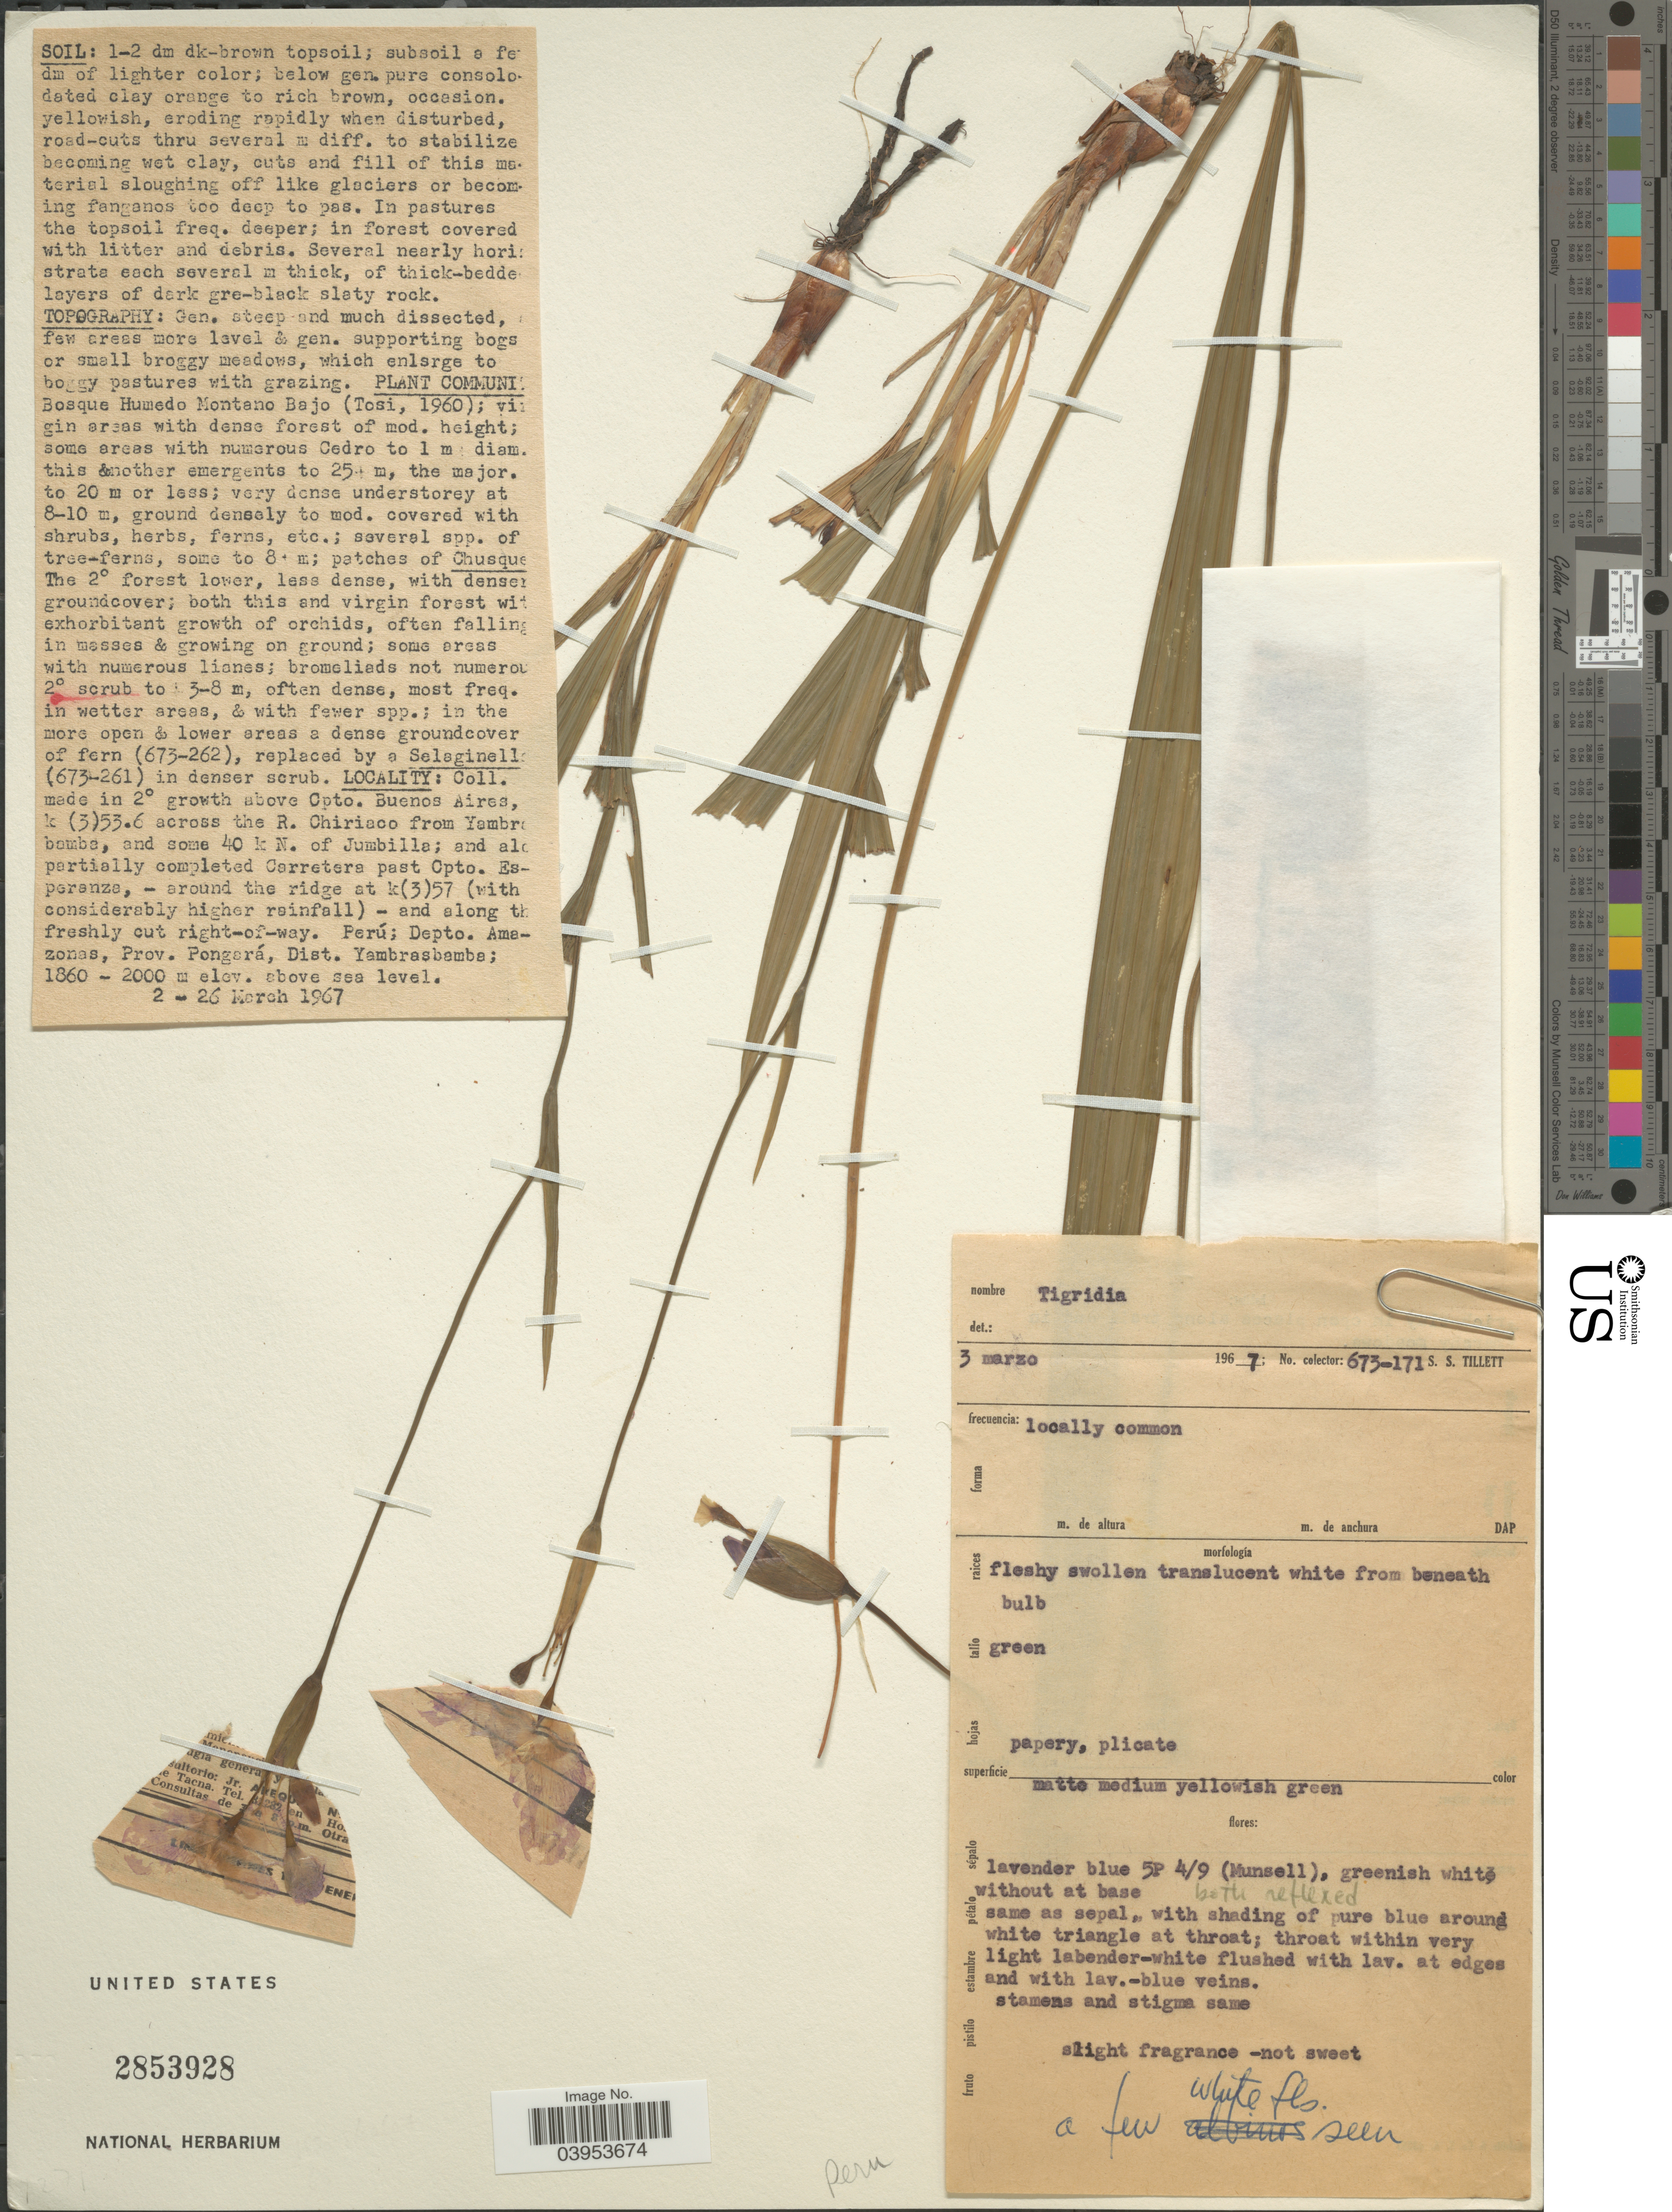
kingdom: Plantae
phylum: Tracheophyta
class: Liliopsida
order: Asparagales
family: Iridaceae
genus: Tigridia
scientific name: Tigridia sp.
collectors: S. S. Tillett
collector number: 673-171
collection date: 1967-03-03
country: Peru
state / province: Amazonas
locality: Above Cpto. Buenos Aires, k (3) 53.6 across the R. Chiriaco from Yambrasbamba, and some 40 k N. of Jumbilla; and along partially completed Carretera past Cpto. Esperenza, - around the ridge at k(3)57 (with considerably higher rainfall) - and along the freshly cut right-of-way, Dist. Yambrasbamba, Prov. Pongará, Depto. Amazonas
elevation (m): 1860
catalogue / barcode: US 2853928